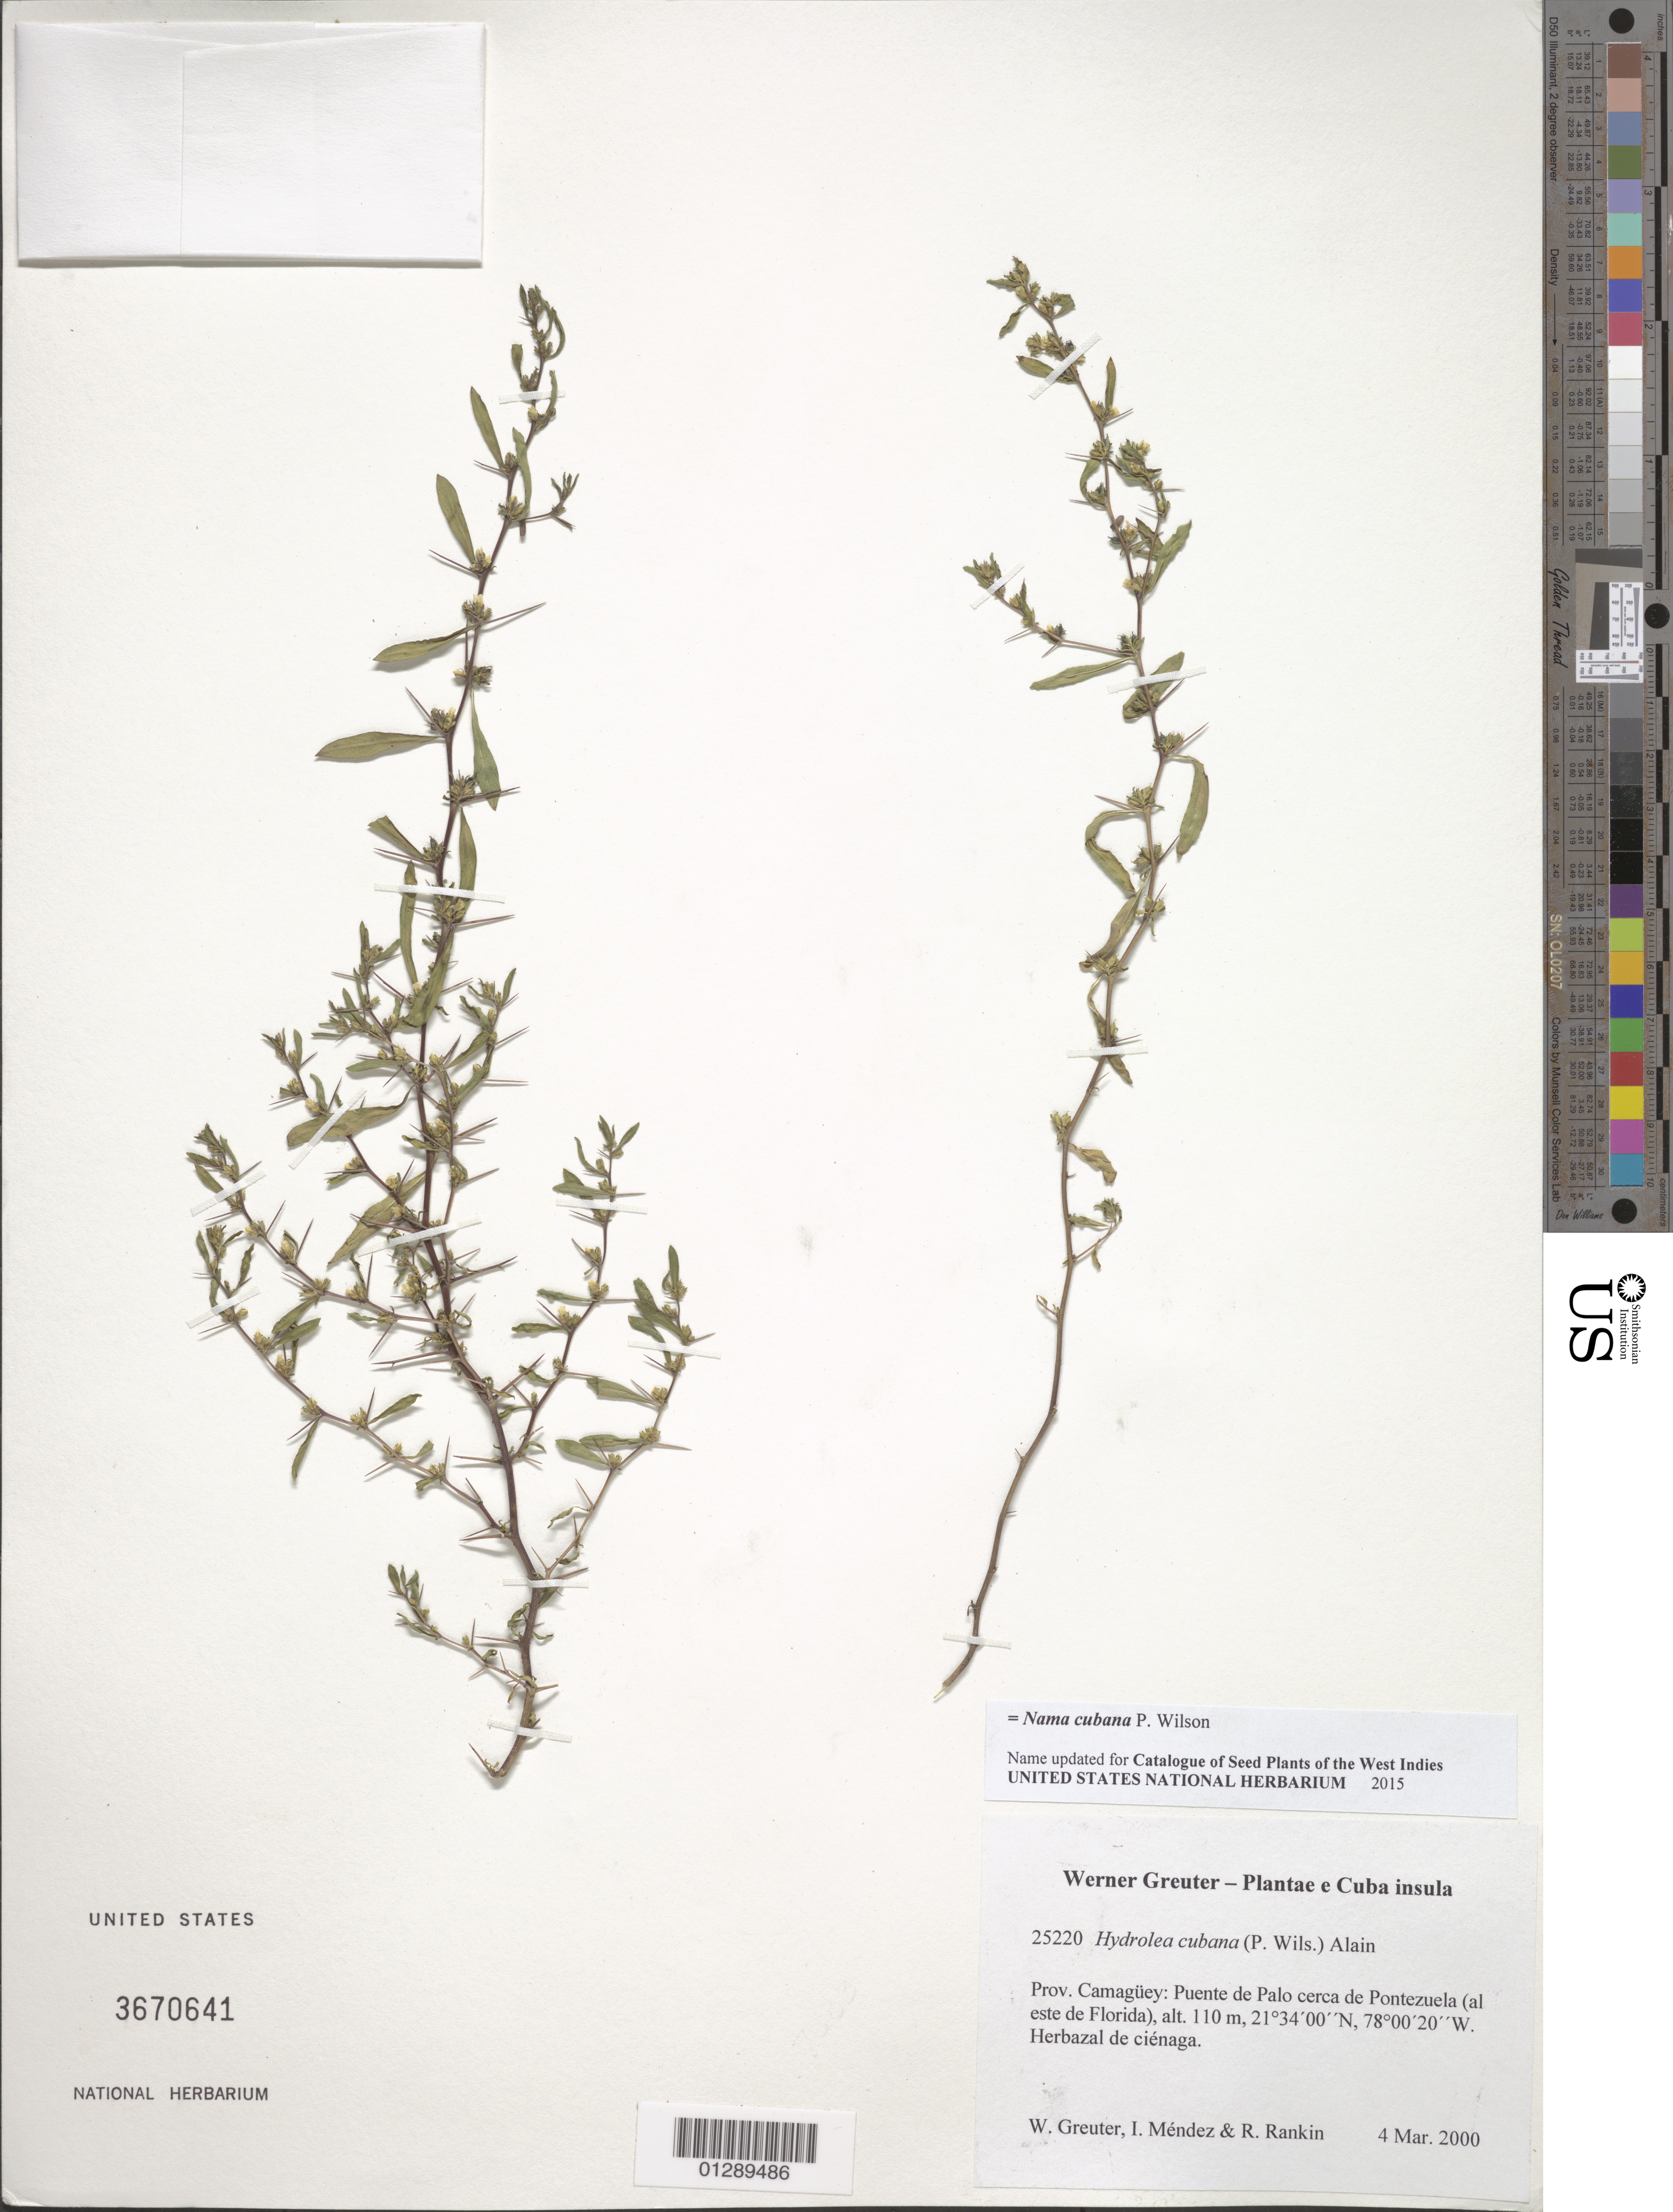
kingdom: Plantae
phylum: Tracheophyta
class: Magnoliopsida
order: Boraginales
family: Namaceae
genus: Nama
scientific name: Nama cubana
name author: P. Wilson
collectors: W. R. Greuter, I. Méndez & R. Rankin Rodriguez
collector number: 25220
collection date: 2000-03-04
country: Cuba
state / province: Camagüey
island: Cuba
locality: Puente de Palo cerca de Pontezuela (al este de Florida).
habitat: Herbazal de ciénaga.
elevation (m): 110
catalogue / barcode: US 3670641